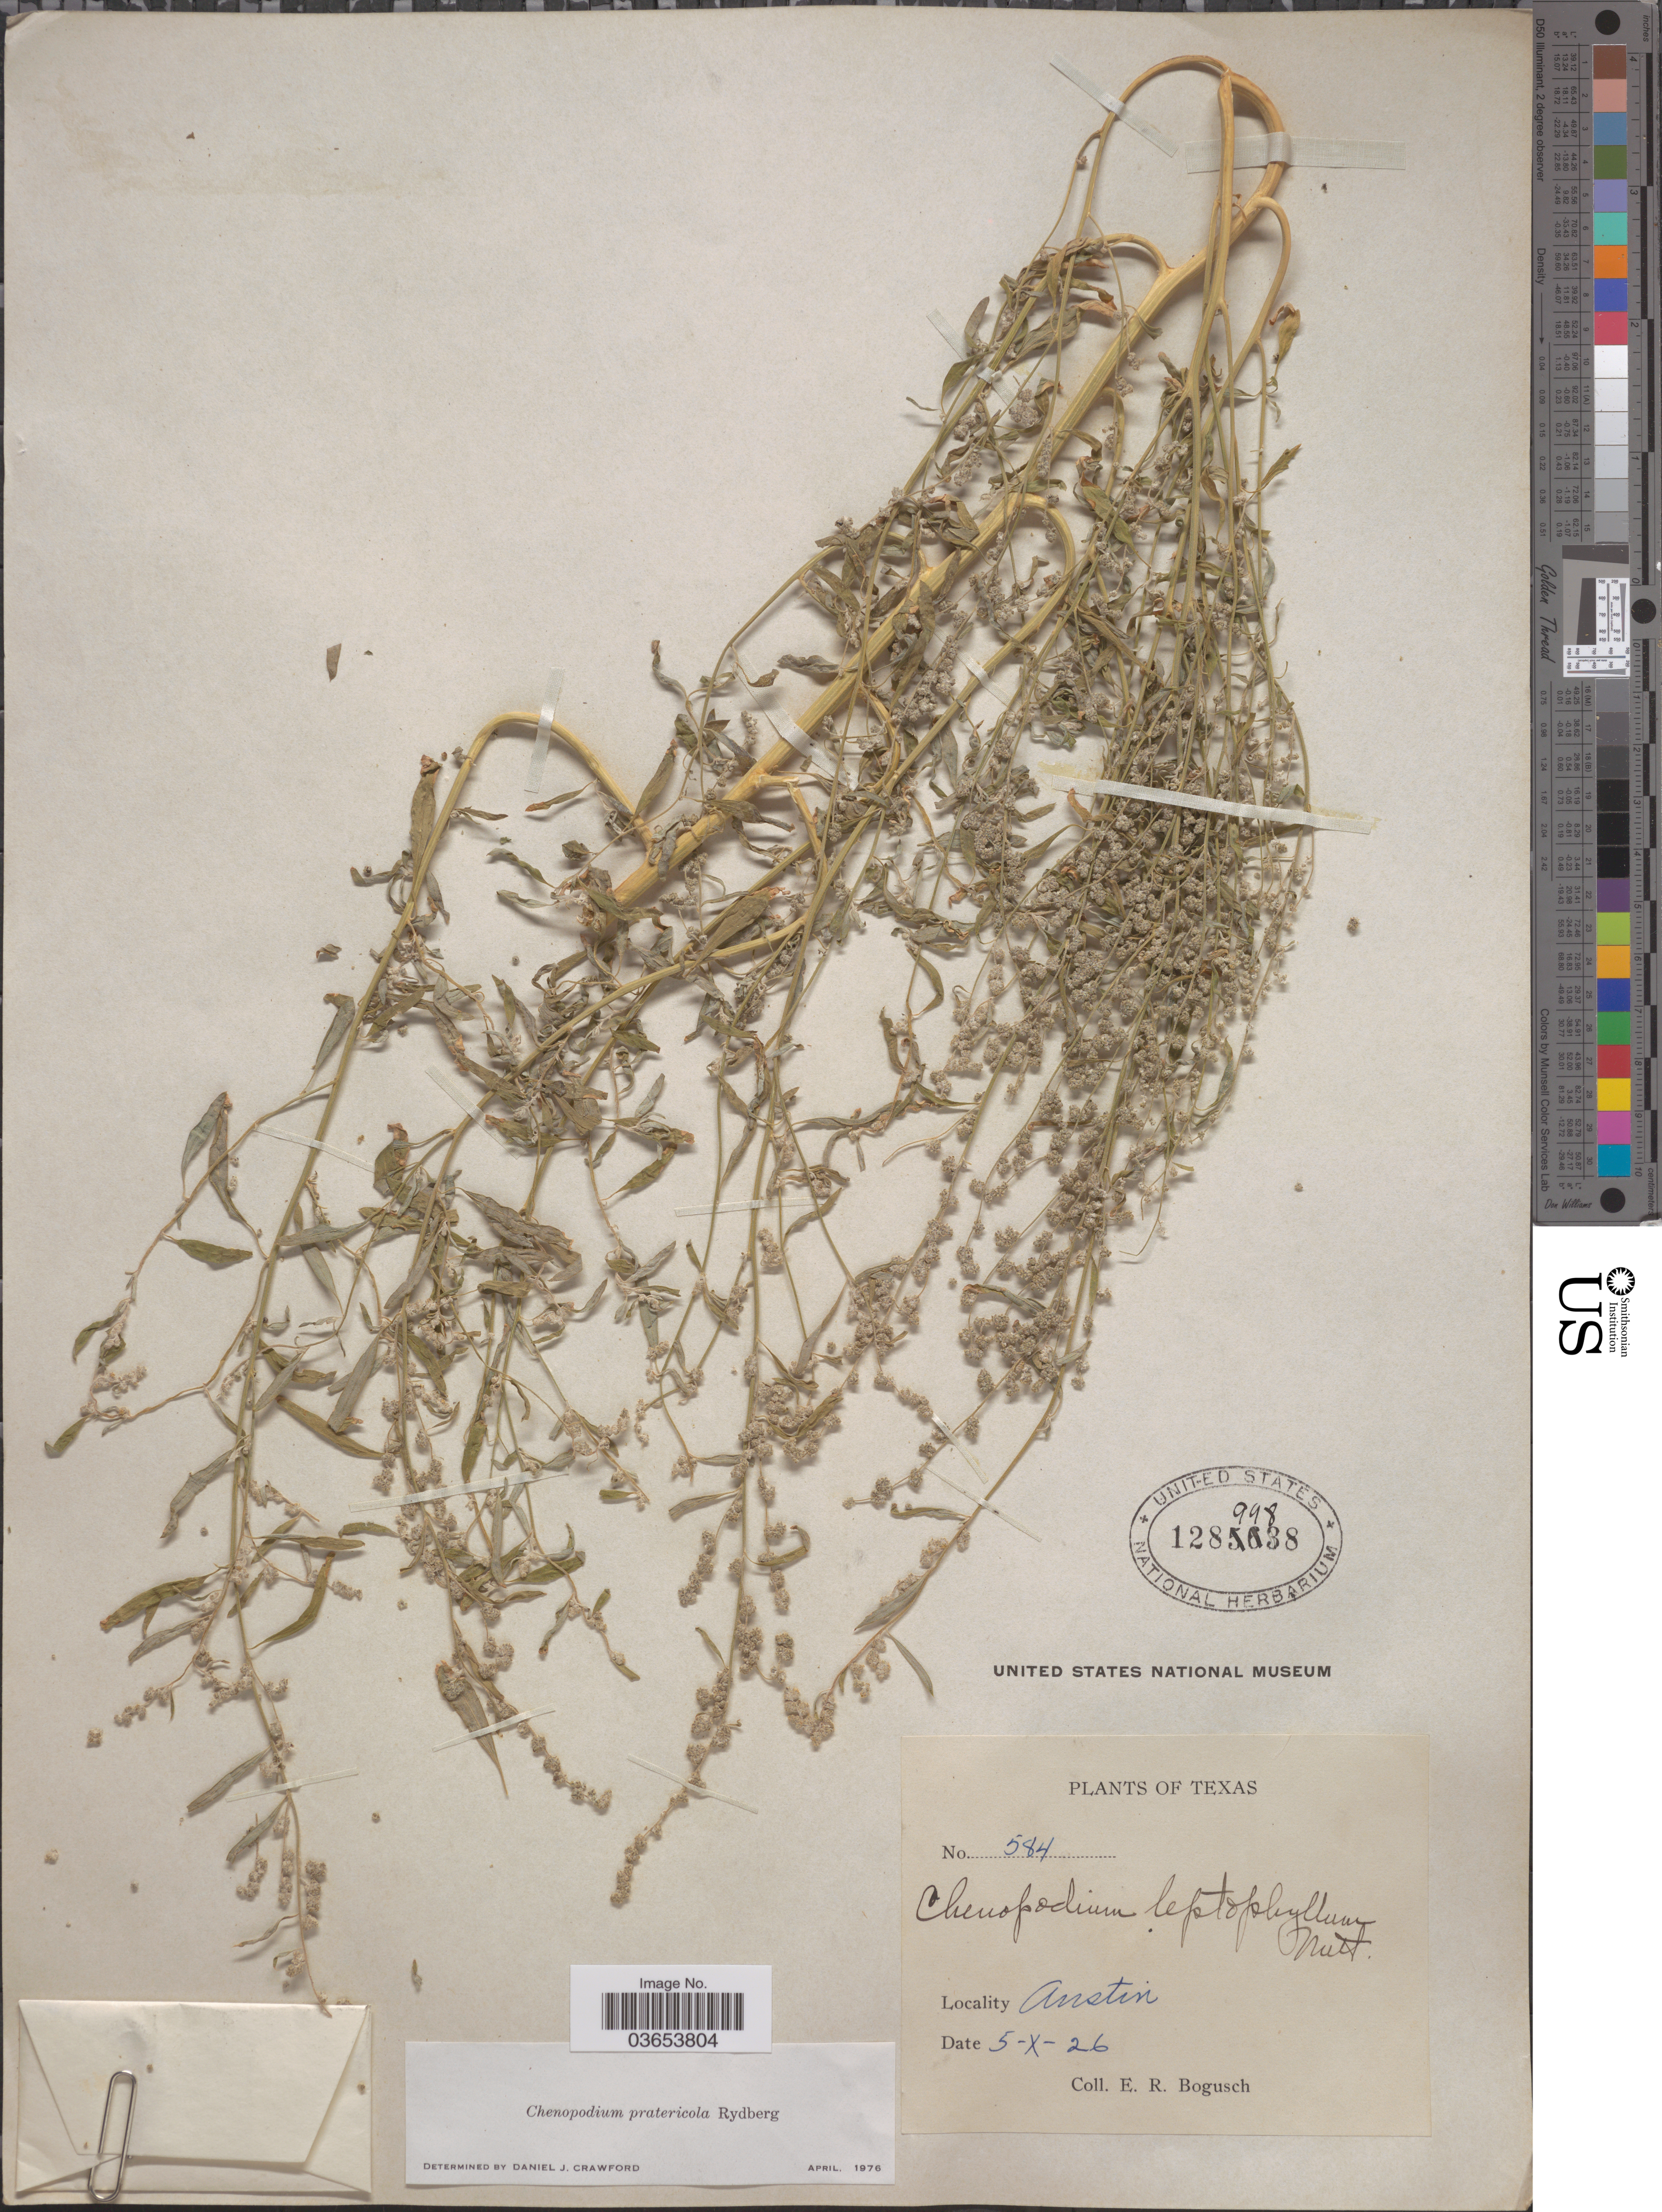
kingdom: Plantae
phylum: Tracheophyta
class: Magnoliopsida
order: Caryophyllales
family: Amaranthaceae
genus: Chenopodium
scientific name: Chenopodium pratericola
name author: Rydb.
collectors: E. Bogusch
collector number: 584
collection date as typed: Transcribed d/m/y: 5/10/26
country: United States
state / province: Texas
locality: Austin.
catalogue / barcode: US 1289988